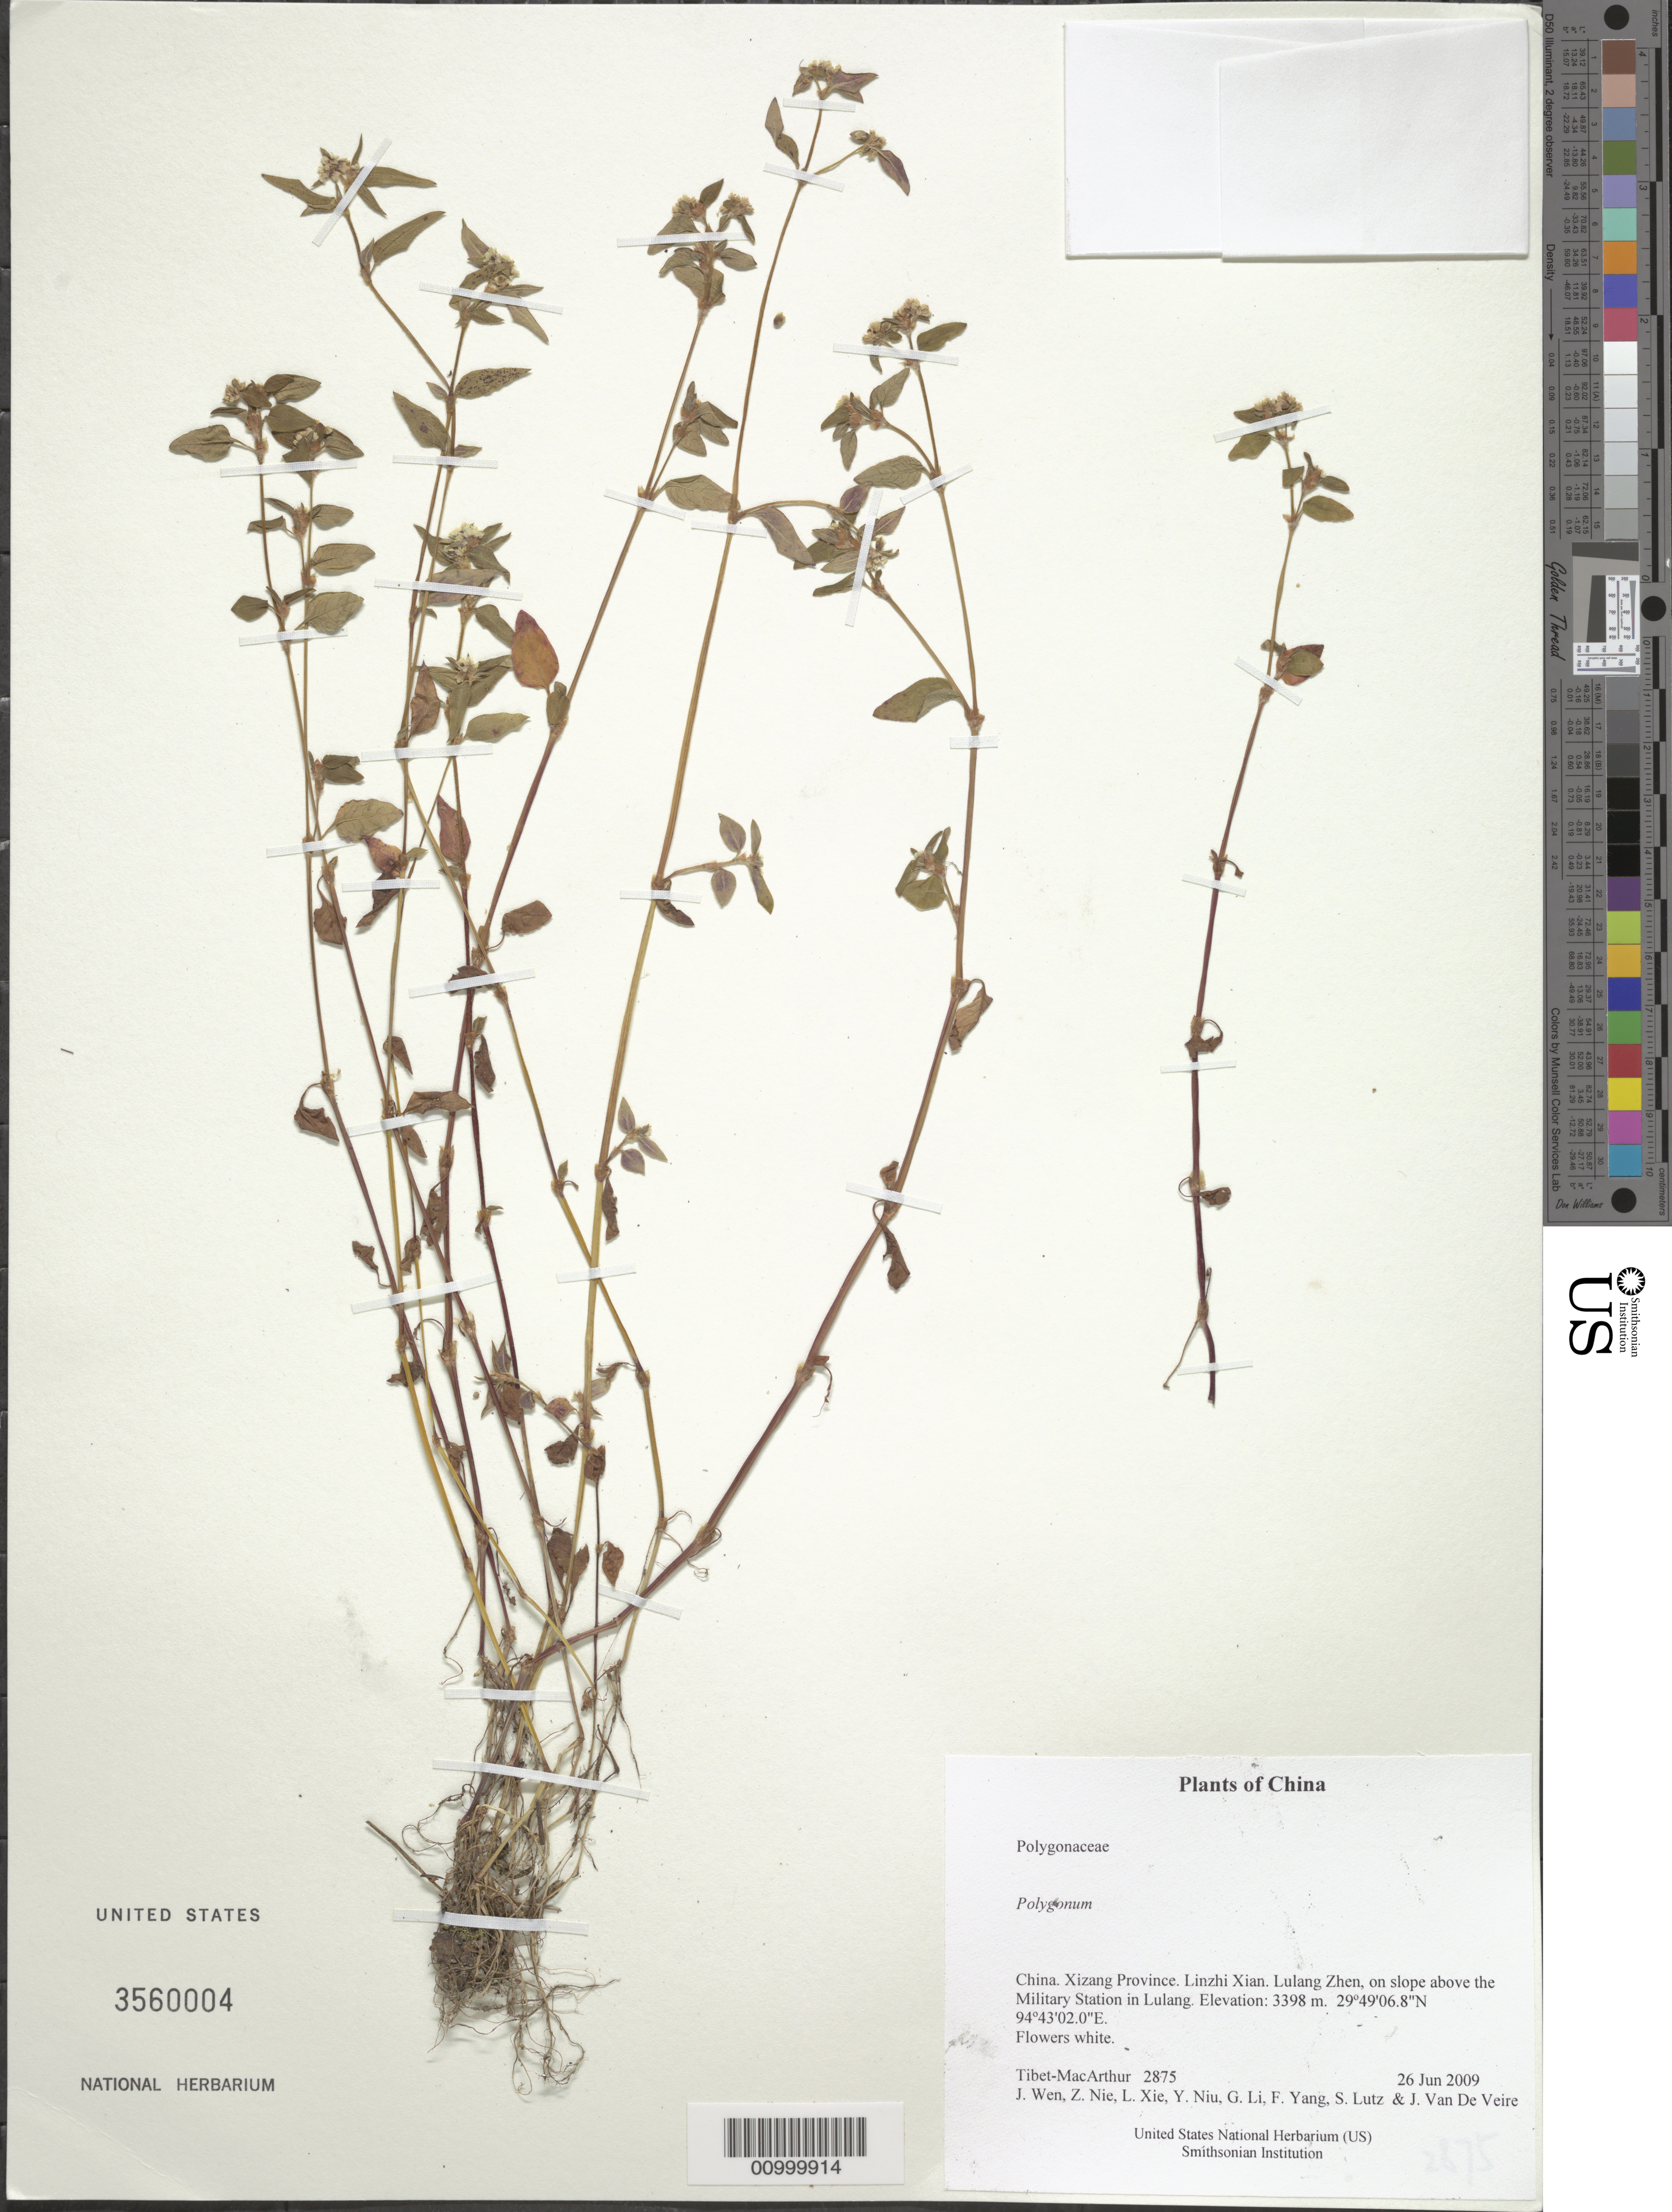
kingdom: Plantae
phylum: Tracheophyta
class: Magnoliopsida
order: Caryophyllales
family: Polygonaceae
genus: Polygonum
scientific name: Polygonum sp.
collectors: Tibet-MacArthur, J. Wen, Z. Nie, L. Xie, Y. Niu, G. Li, F. Yang, S. Lutz & J. Van De Veire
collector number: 2875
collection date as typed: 26 Jun 2009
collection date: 2009-06-26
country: China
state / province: Xizang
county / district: Linzhi Xian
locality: Lulang Zhen, on slope above the Military Station in Lulang.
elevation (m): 3398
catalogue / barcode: US 3560004